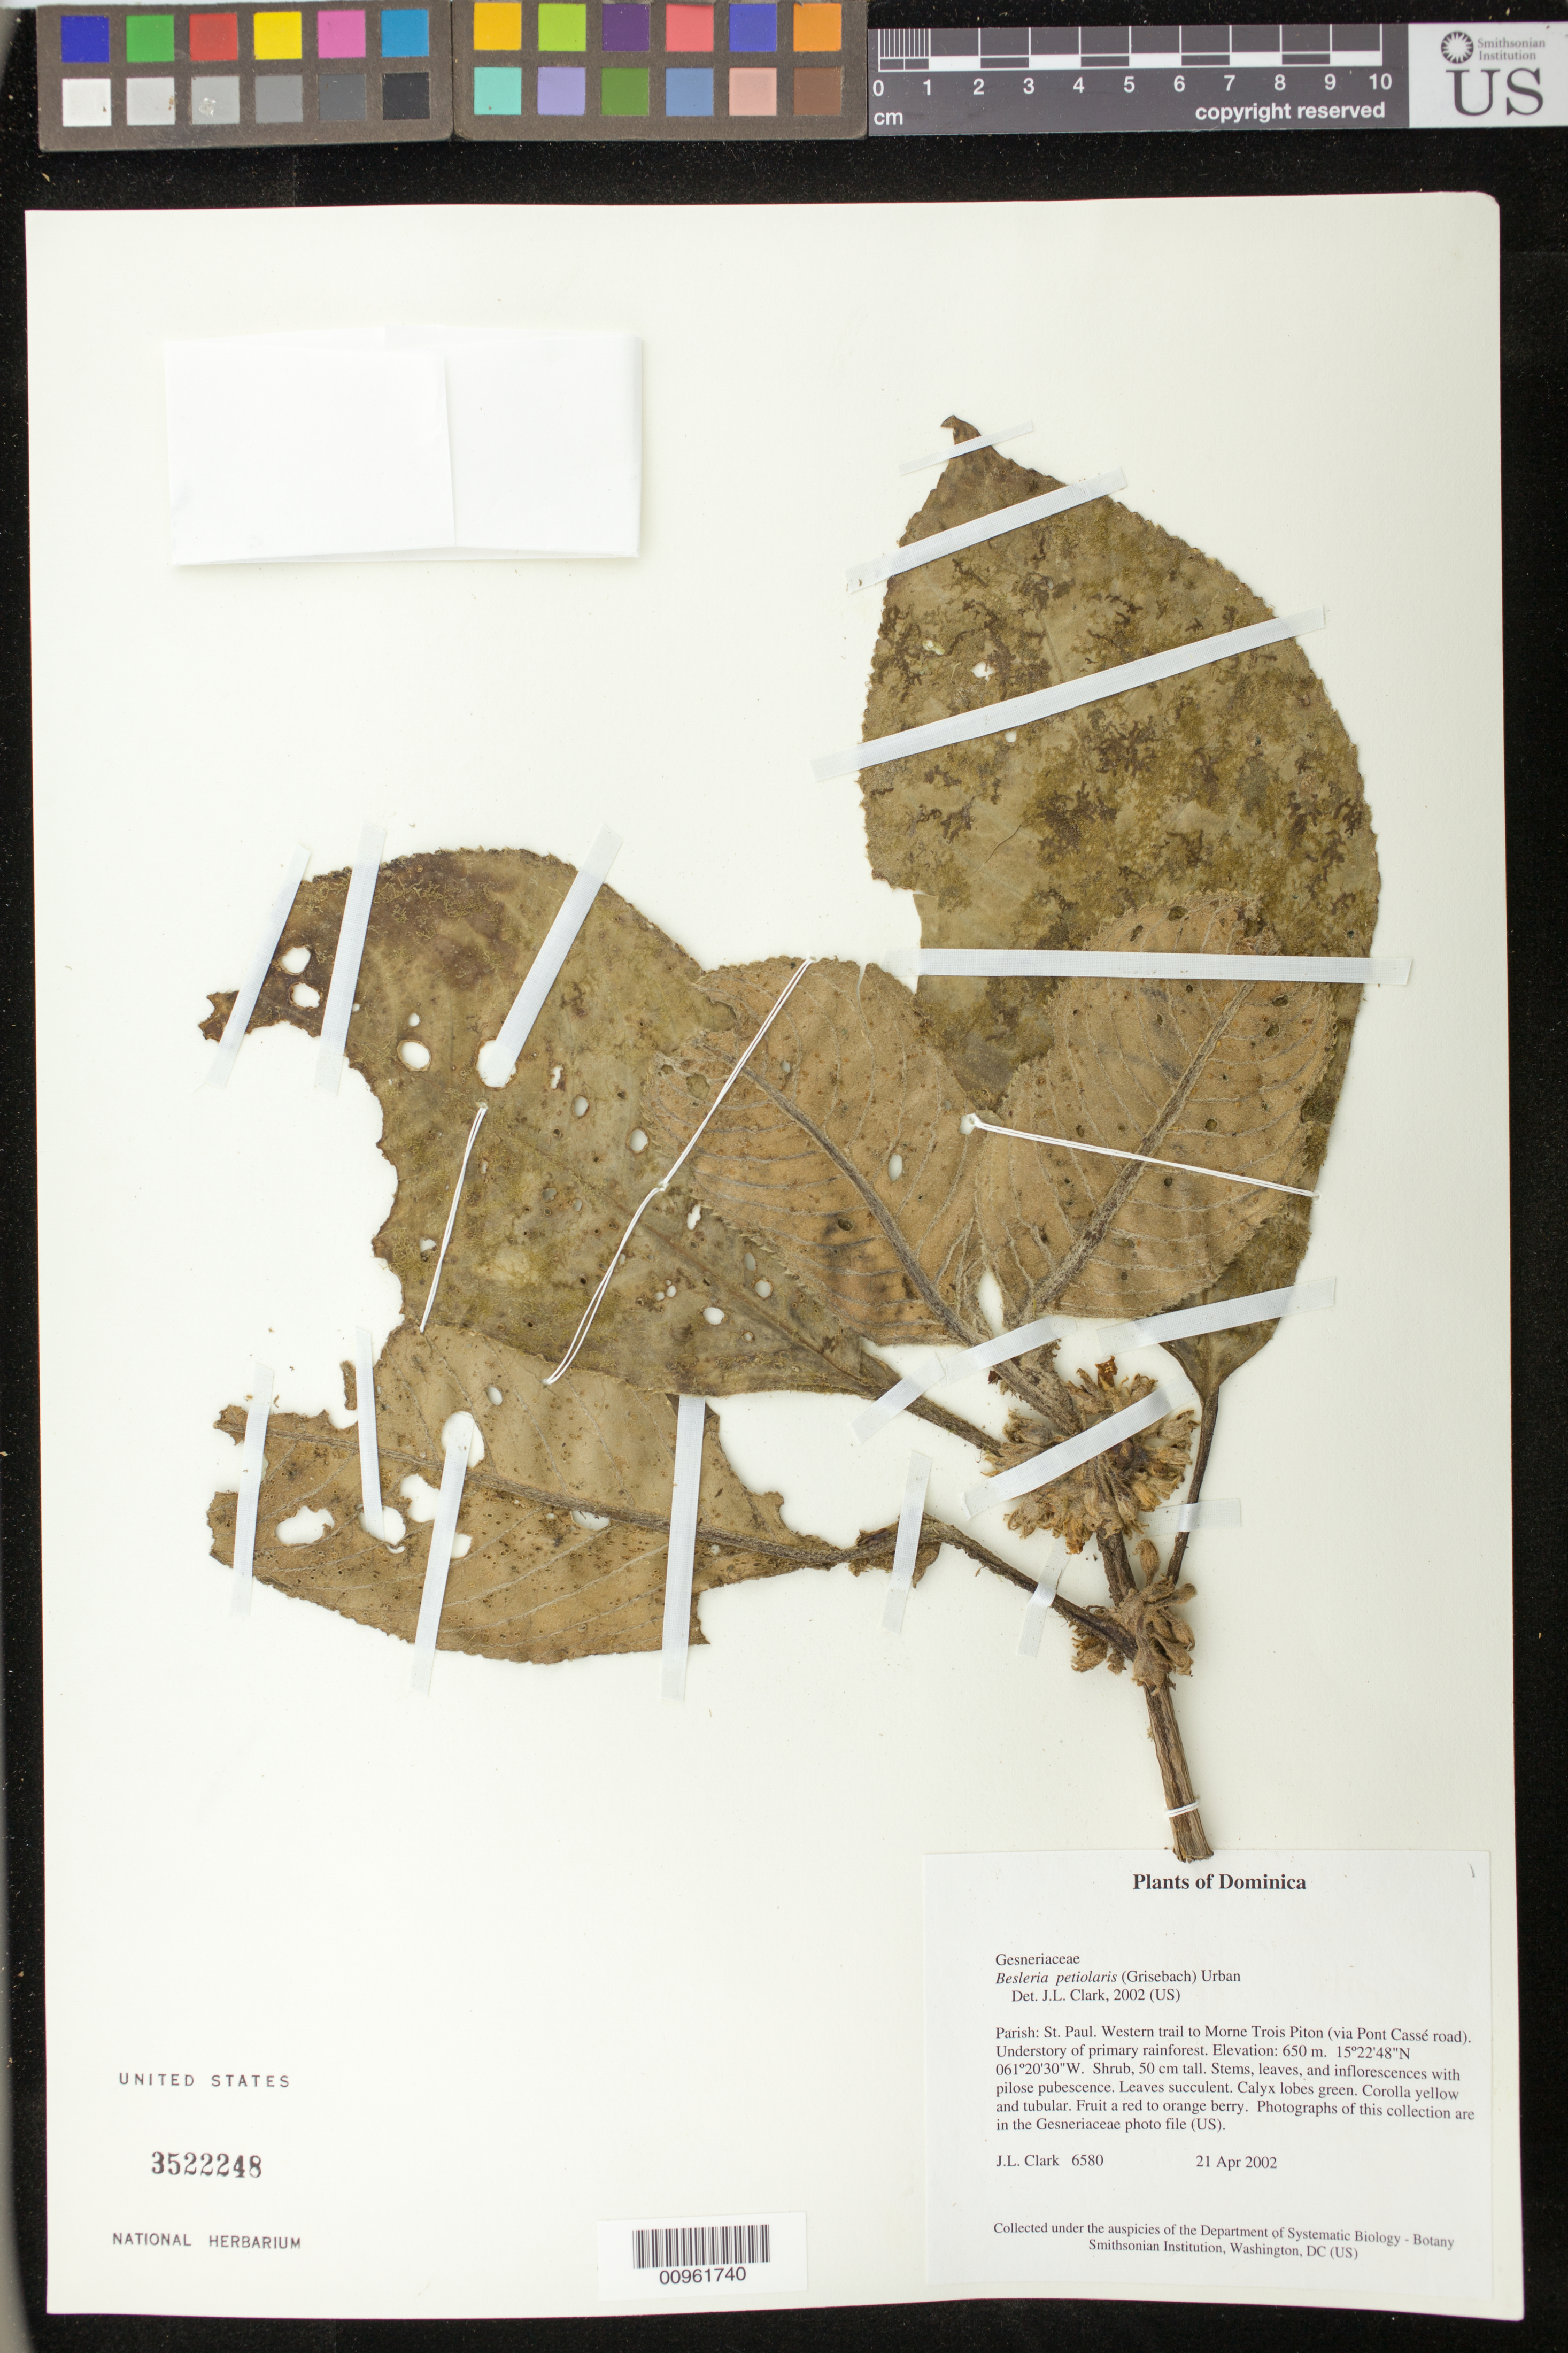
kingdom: Plantae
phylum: Tracheophyta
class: Magnoliopsida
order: Lamiales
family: Gesneriaceae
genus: Besleria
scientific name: Besleria petiolaris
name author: (Griseb.) Urb.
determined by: Clark, J. L., (SEL), The Marie Selby Botanical Garden (UNITED STATES)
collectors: J. L. Clark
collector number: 6580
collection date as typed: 21 Apr 2002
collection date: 2002-04-21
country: Dominica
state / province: St. Paul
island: Dominica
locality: Western trail to Morne Trois Piton (via Pont Cassé road).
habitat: Understory of primary rainforest.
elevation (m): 650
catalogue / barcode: US 3522248